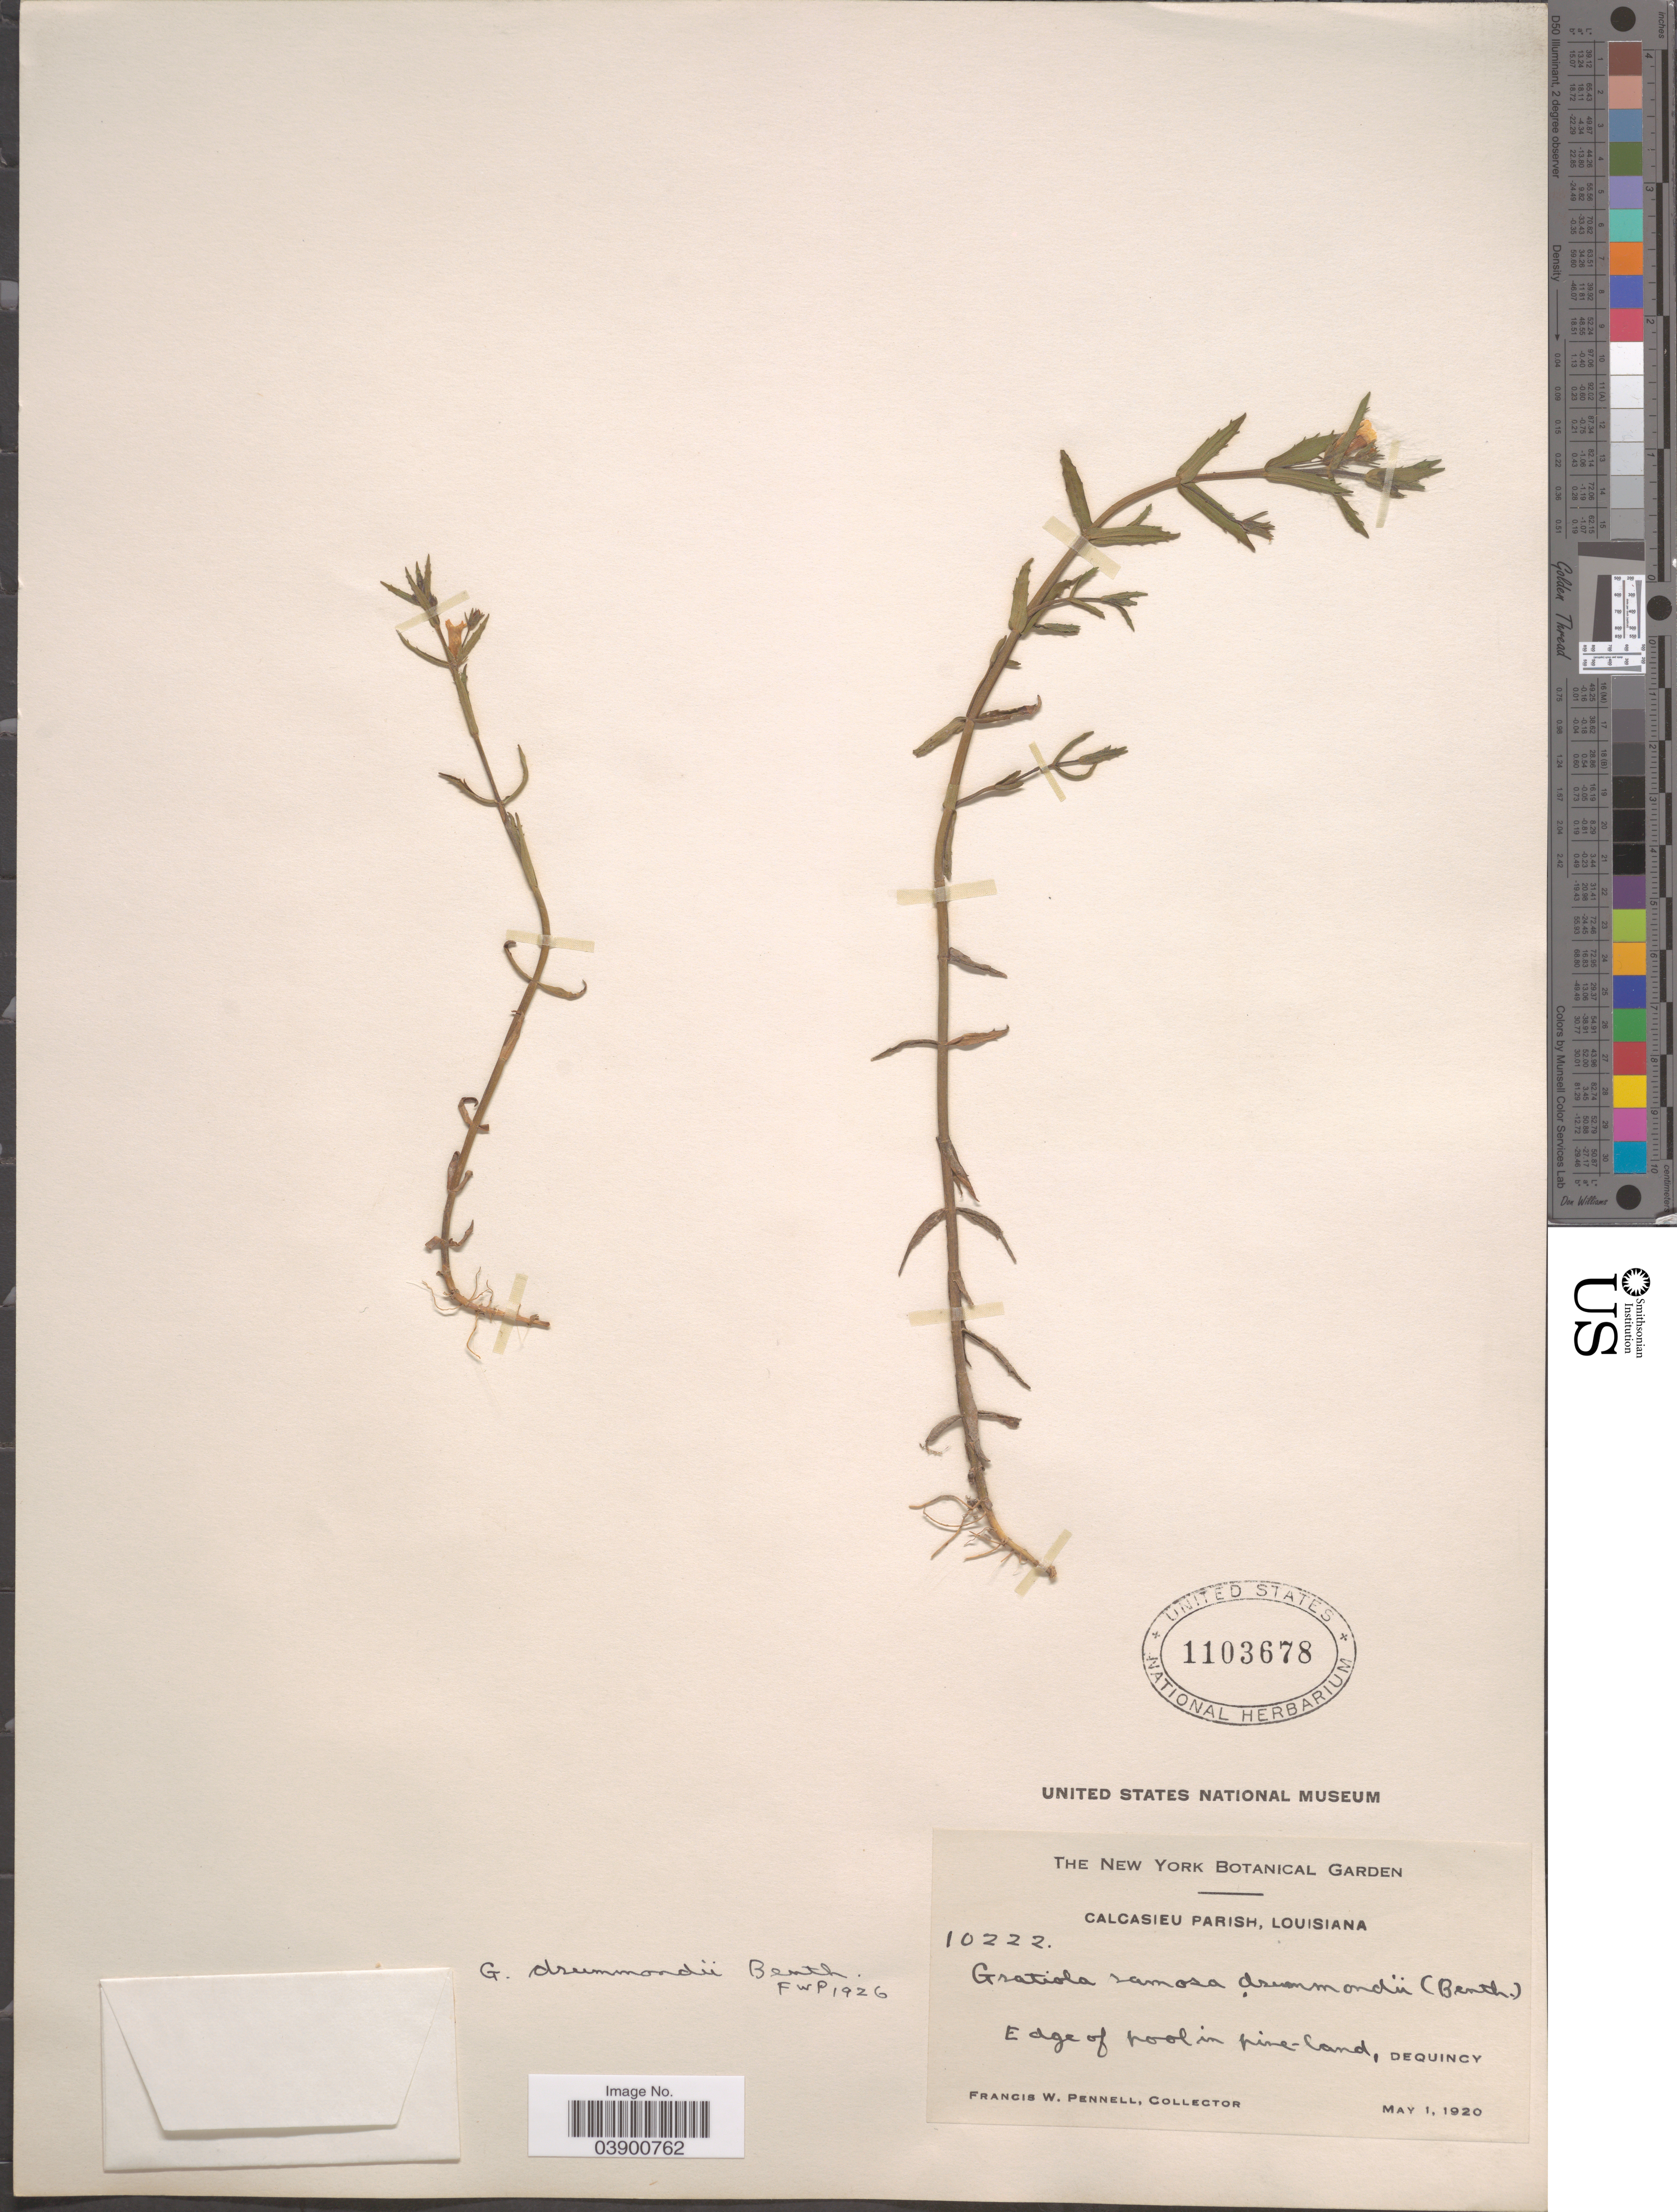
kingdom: Plantae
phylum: Tracheophyta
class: Magnoliopsida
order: Lamiales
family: Plantaginaceae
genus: Gratiola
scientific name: Gratiola drummondii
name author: Benth.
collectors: F. W. Pennell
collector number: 10222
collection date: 1920-05-01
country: United States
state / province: Louisiana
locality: Calcasieu Parish. Dequincy.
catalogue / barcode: US 1103678